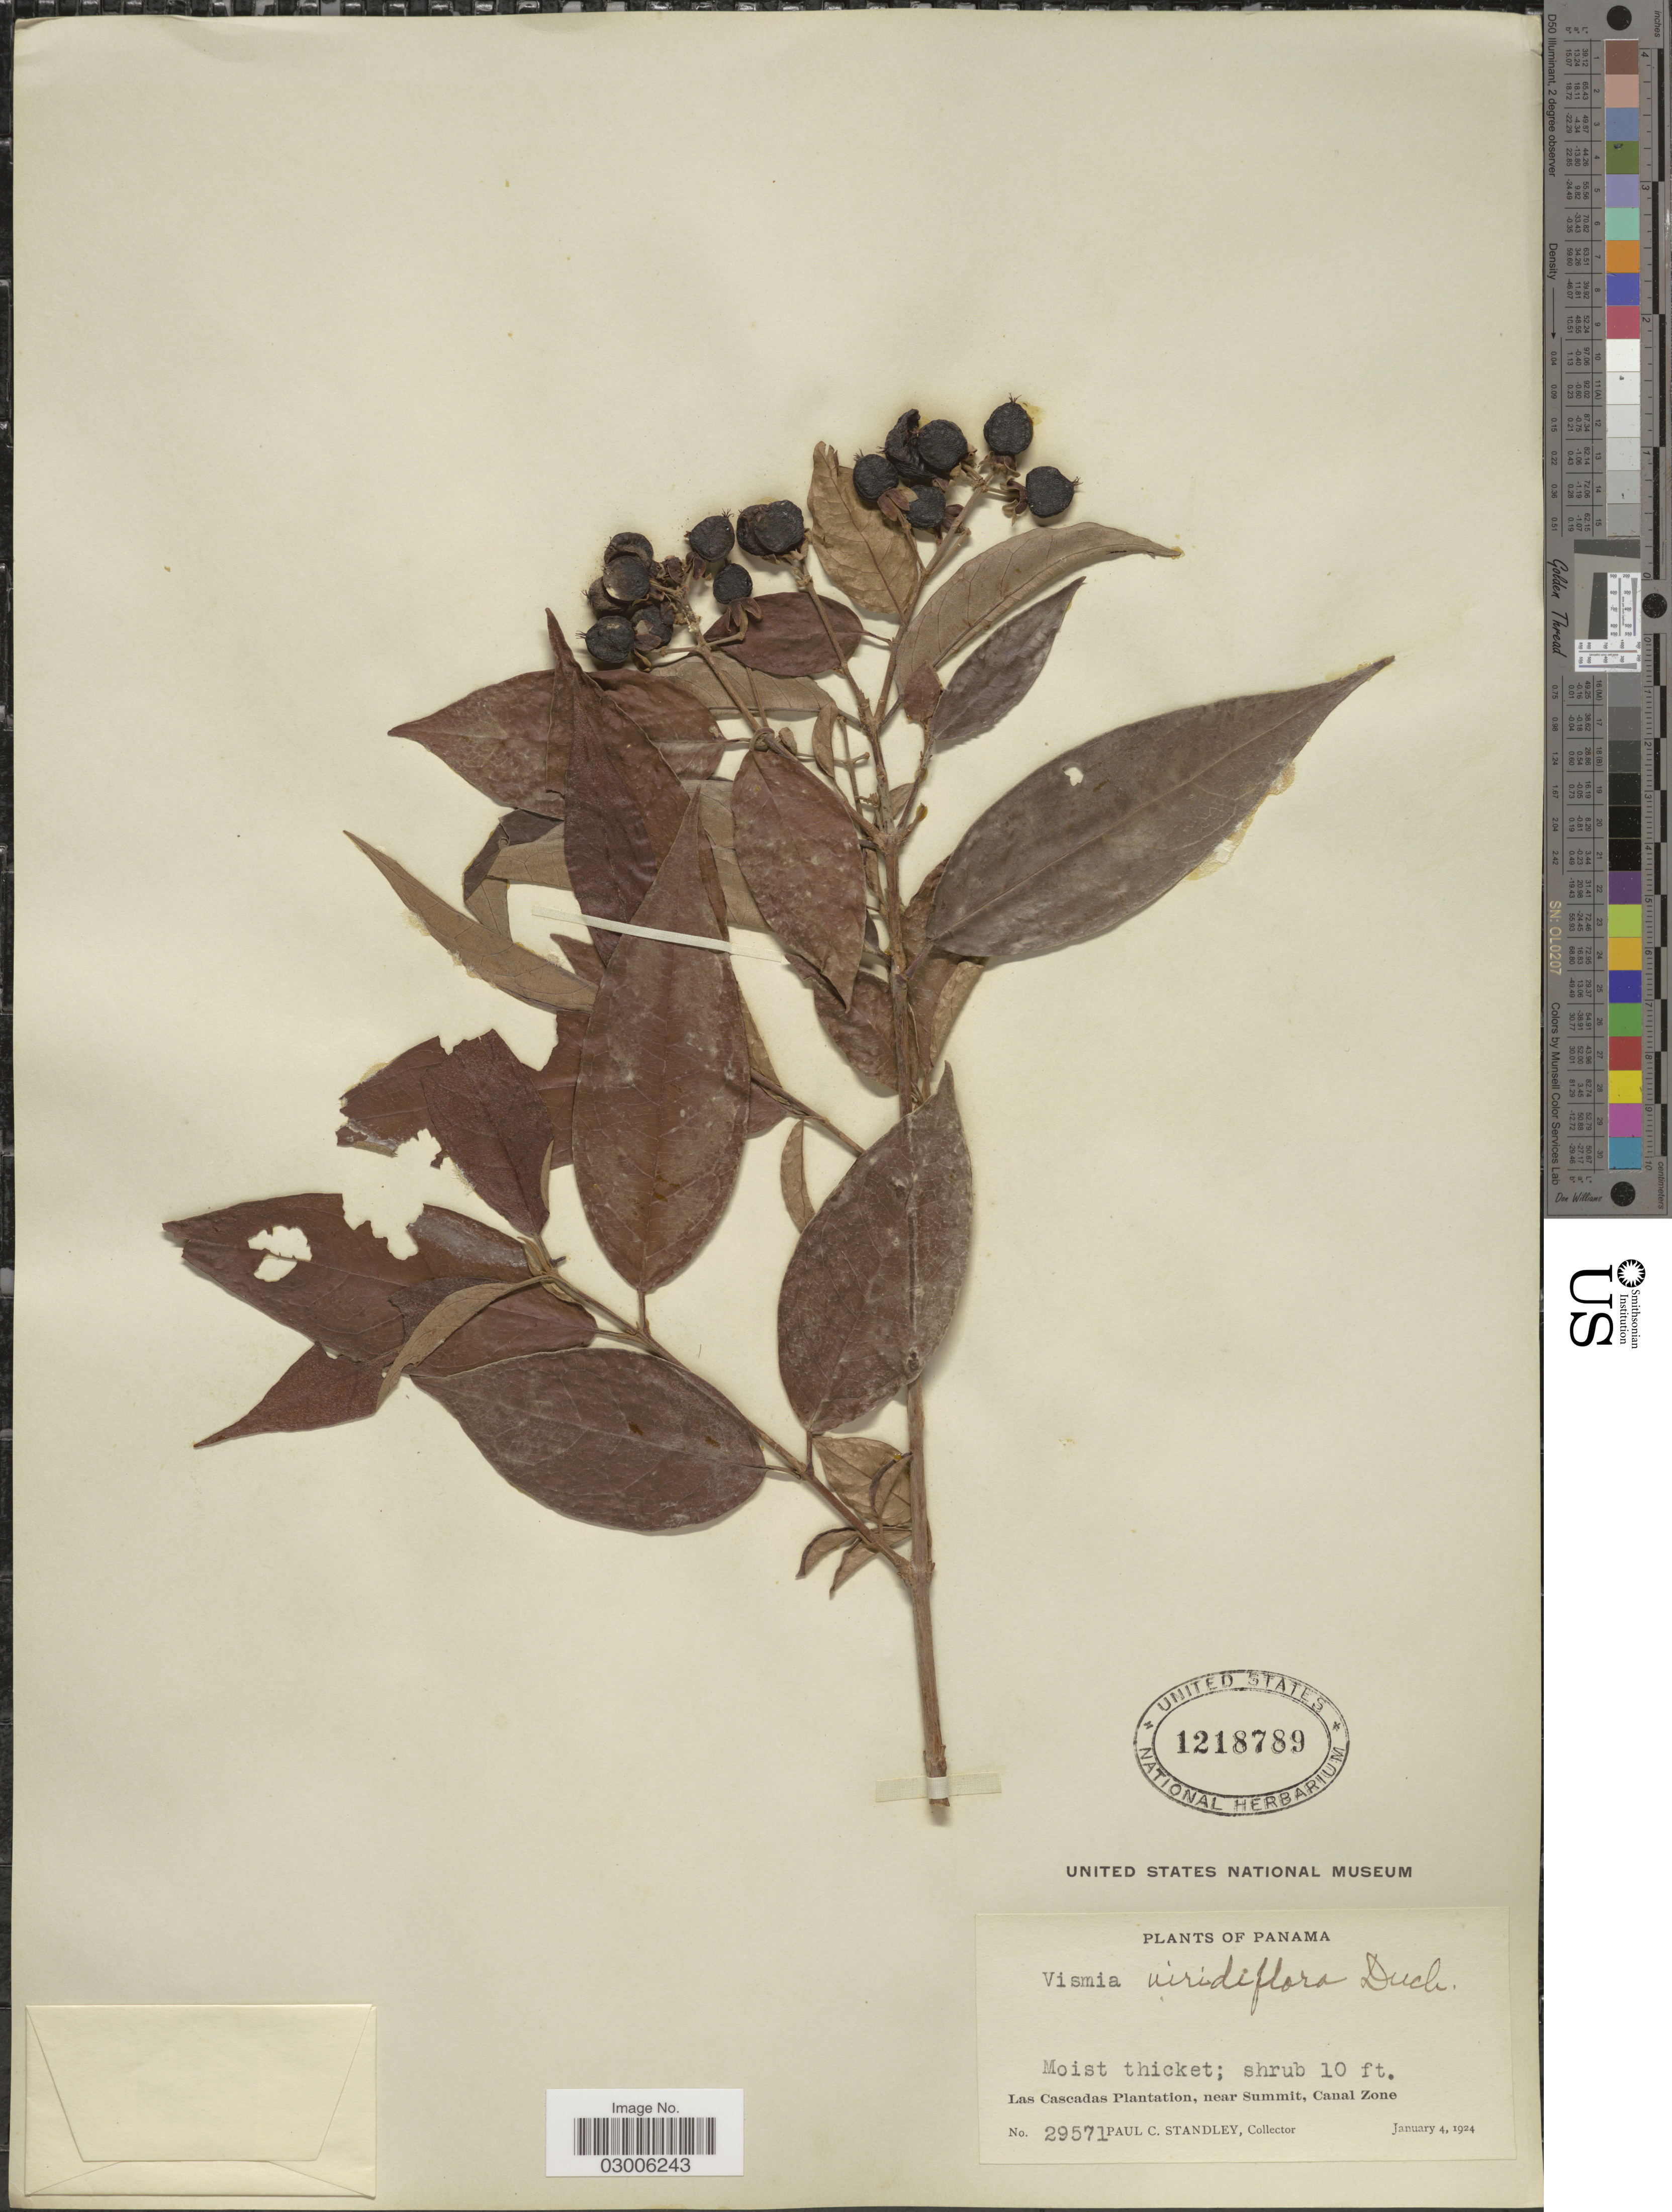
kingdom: Plantae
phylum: Tracheophyta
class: Magnoliopsida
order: Malpighiales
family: Hypericaceae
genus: Vismia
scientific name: Vismia billbergiana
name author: Beurl.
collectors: P. C. Standley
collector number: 29571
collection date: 1924-01-04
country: Panama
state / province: Colón / Panamá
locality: Las Cascadas Plantation, near Summit, Canal Zone.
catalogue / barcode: US 1218789